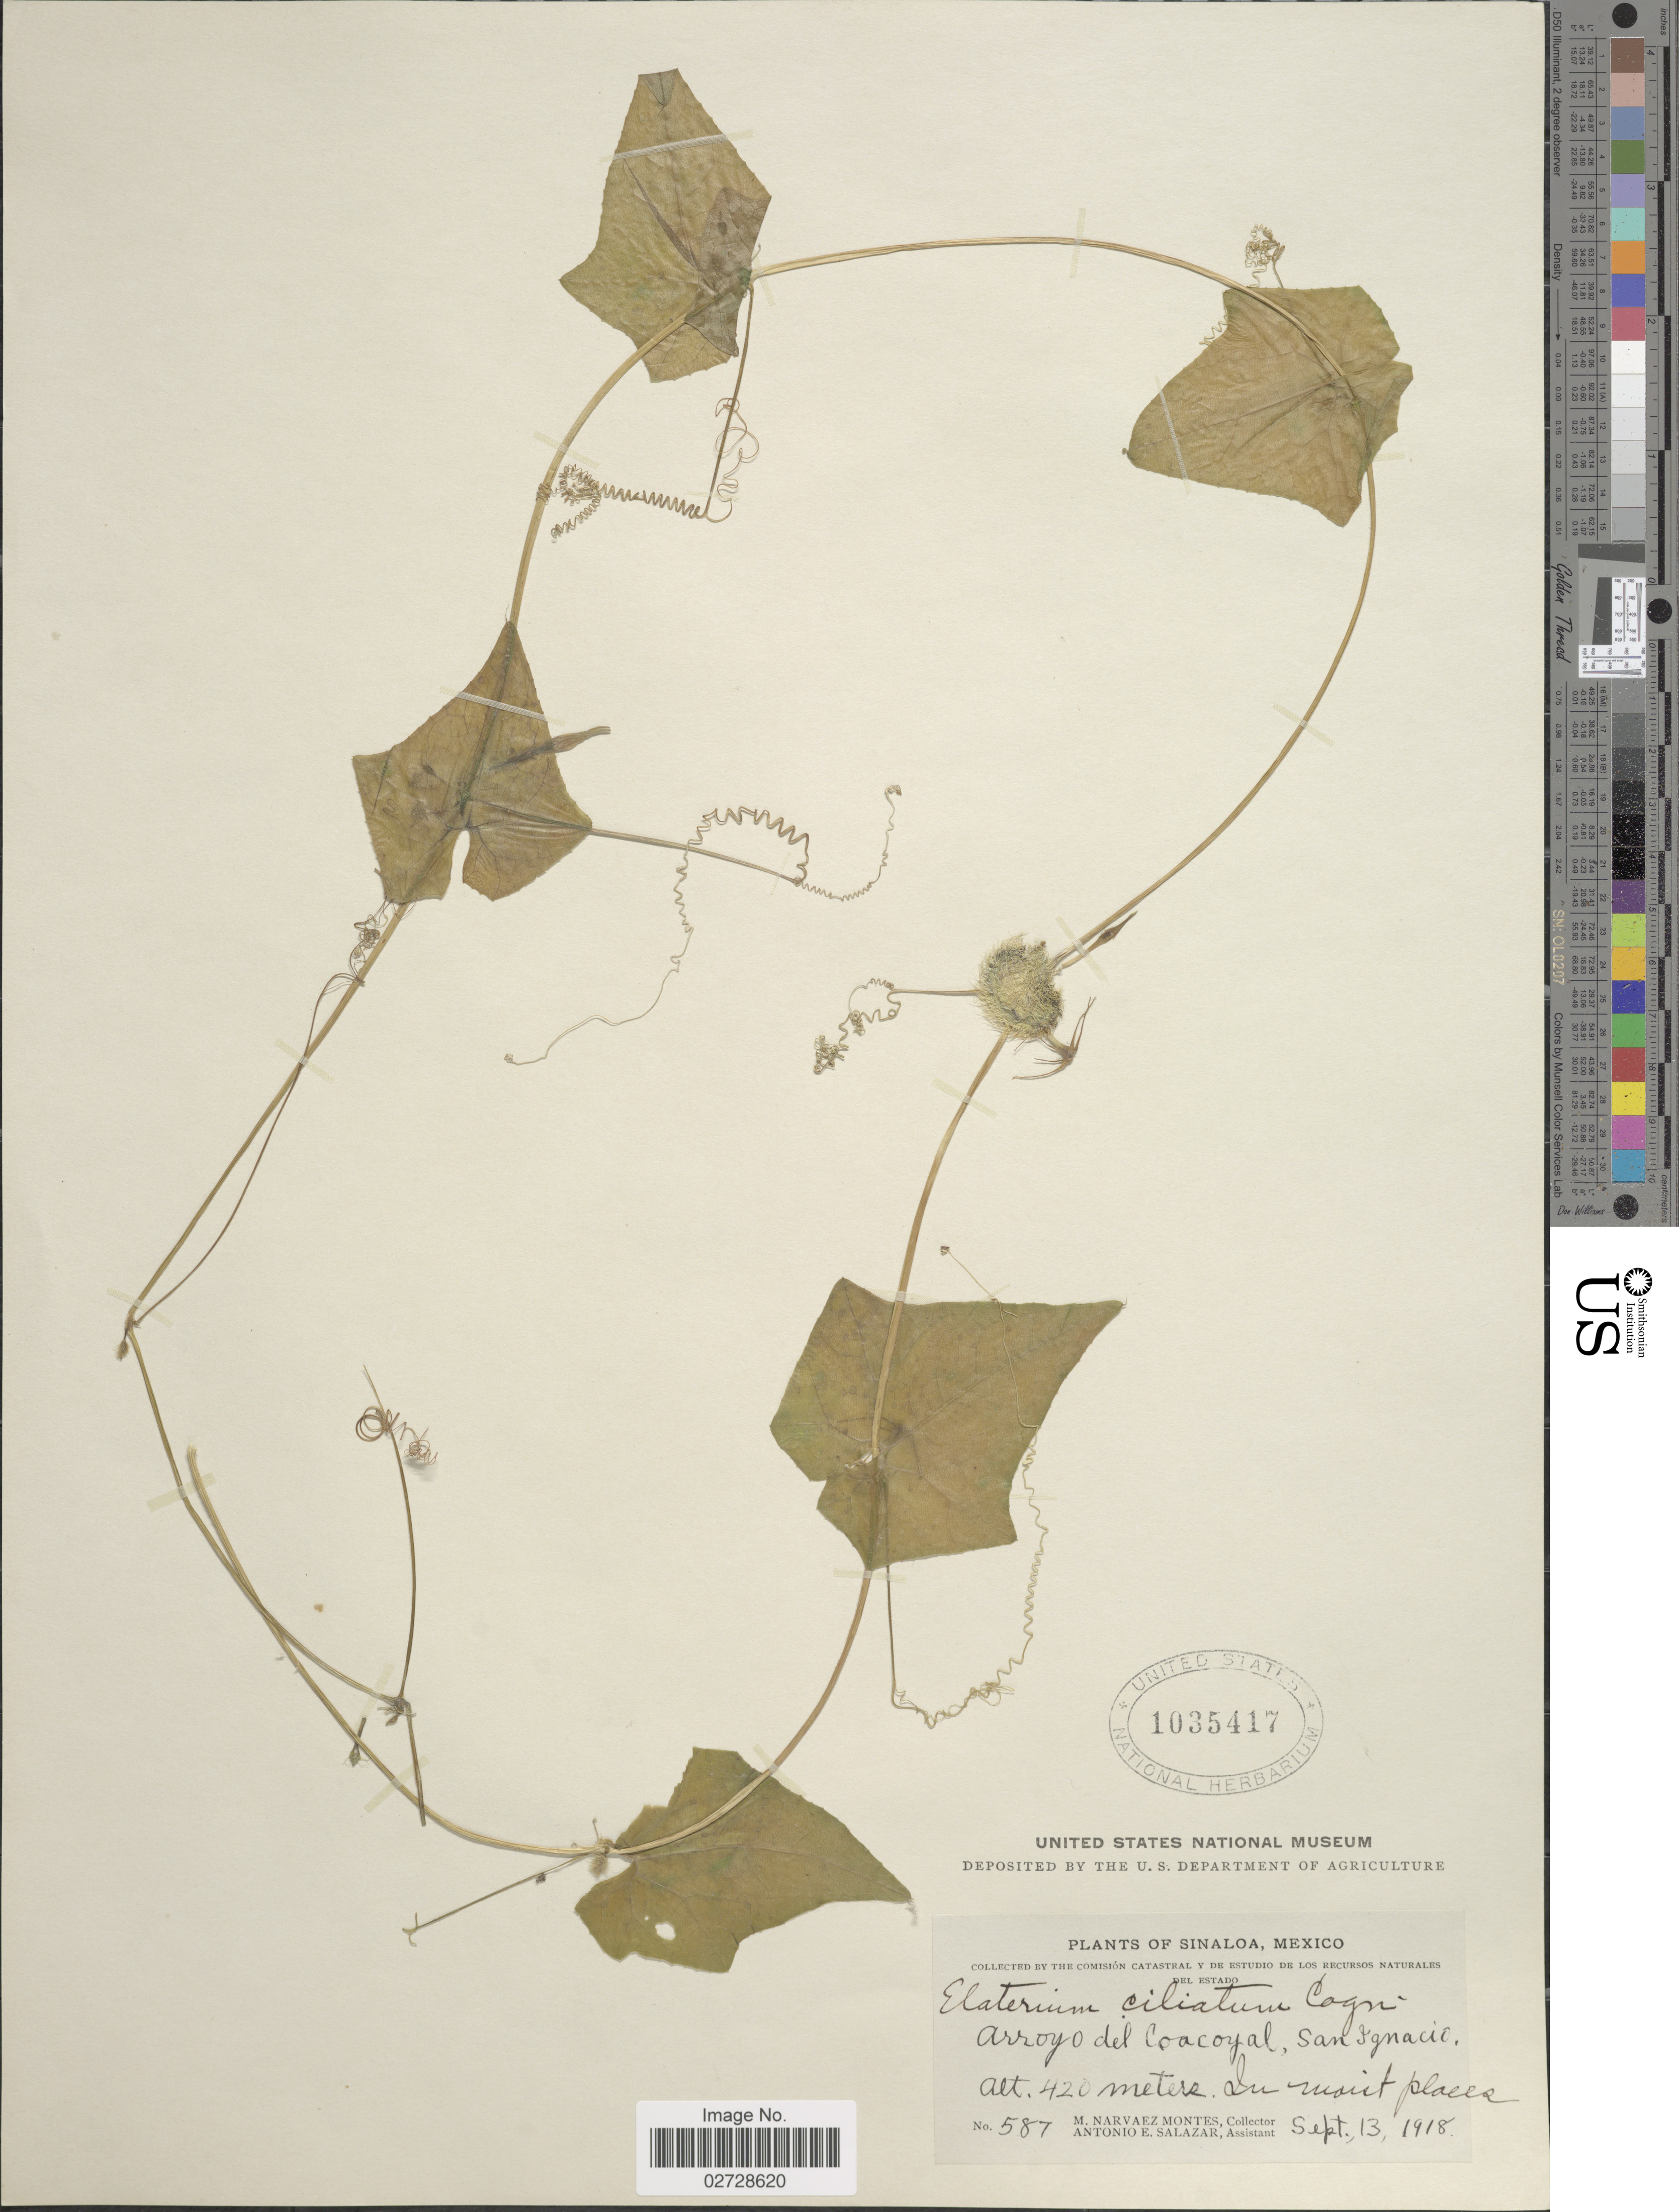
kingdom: Plantae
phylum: Tracheophyta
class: Magnoliopsida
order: Cucurbitales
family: Cucurbitaceae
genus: Cyclanthera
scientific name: Cyclanthera longisepala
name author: (Cogn.) H. Schaef. & S.S. Renner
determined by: Strong, Mark T., (BOT), Smithsonian Institution - National Museum of Natural History (UNITED STATES)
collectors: M. Narvaez-Montes & A. E. Salazar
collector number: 587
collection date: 1918-09-13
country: Mexico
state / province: Sinaloa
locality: Arroyo del Coacoyal, San Ignacio, in moist places.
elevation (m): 420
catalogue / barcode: US 1035417